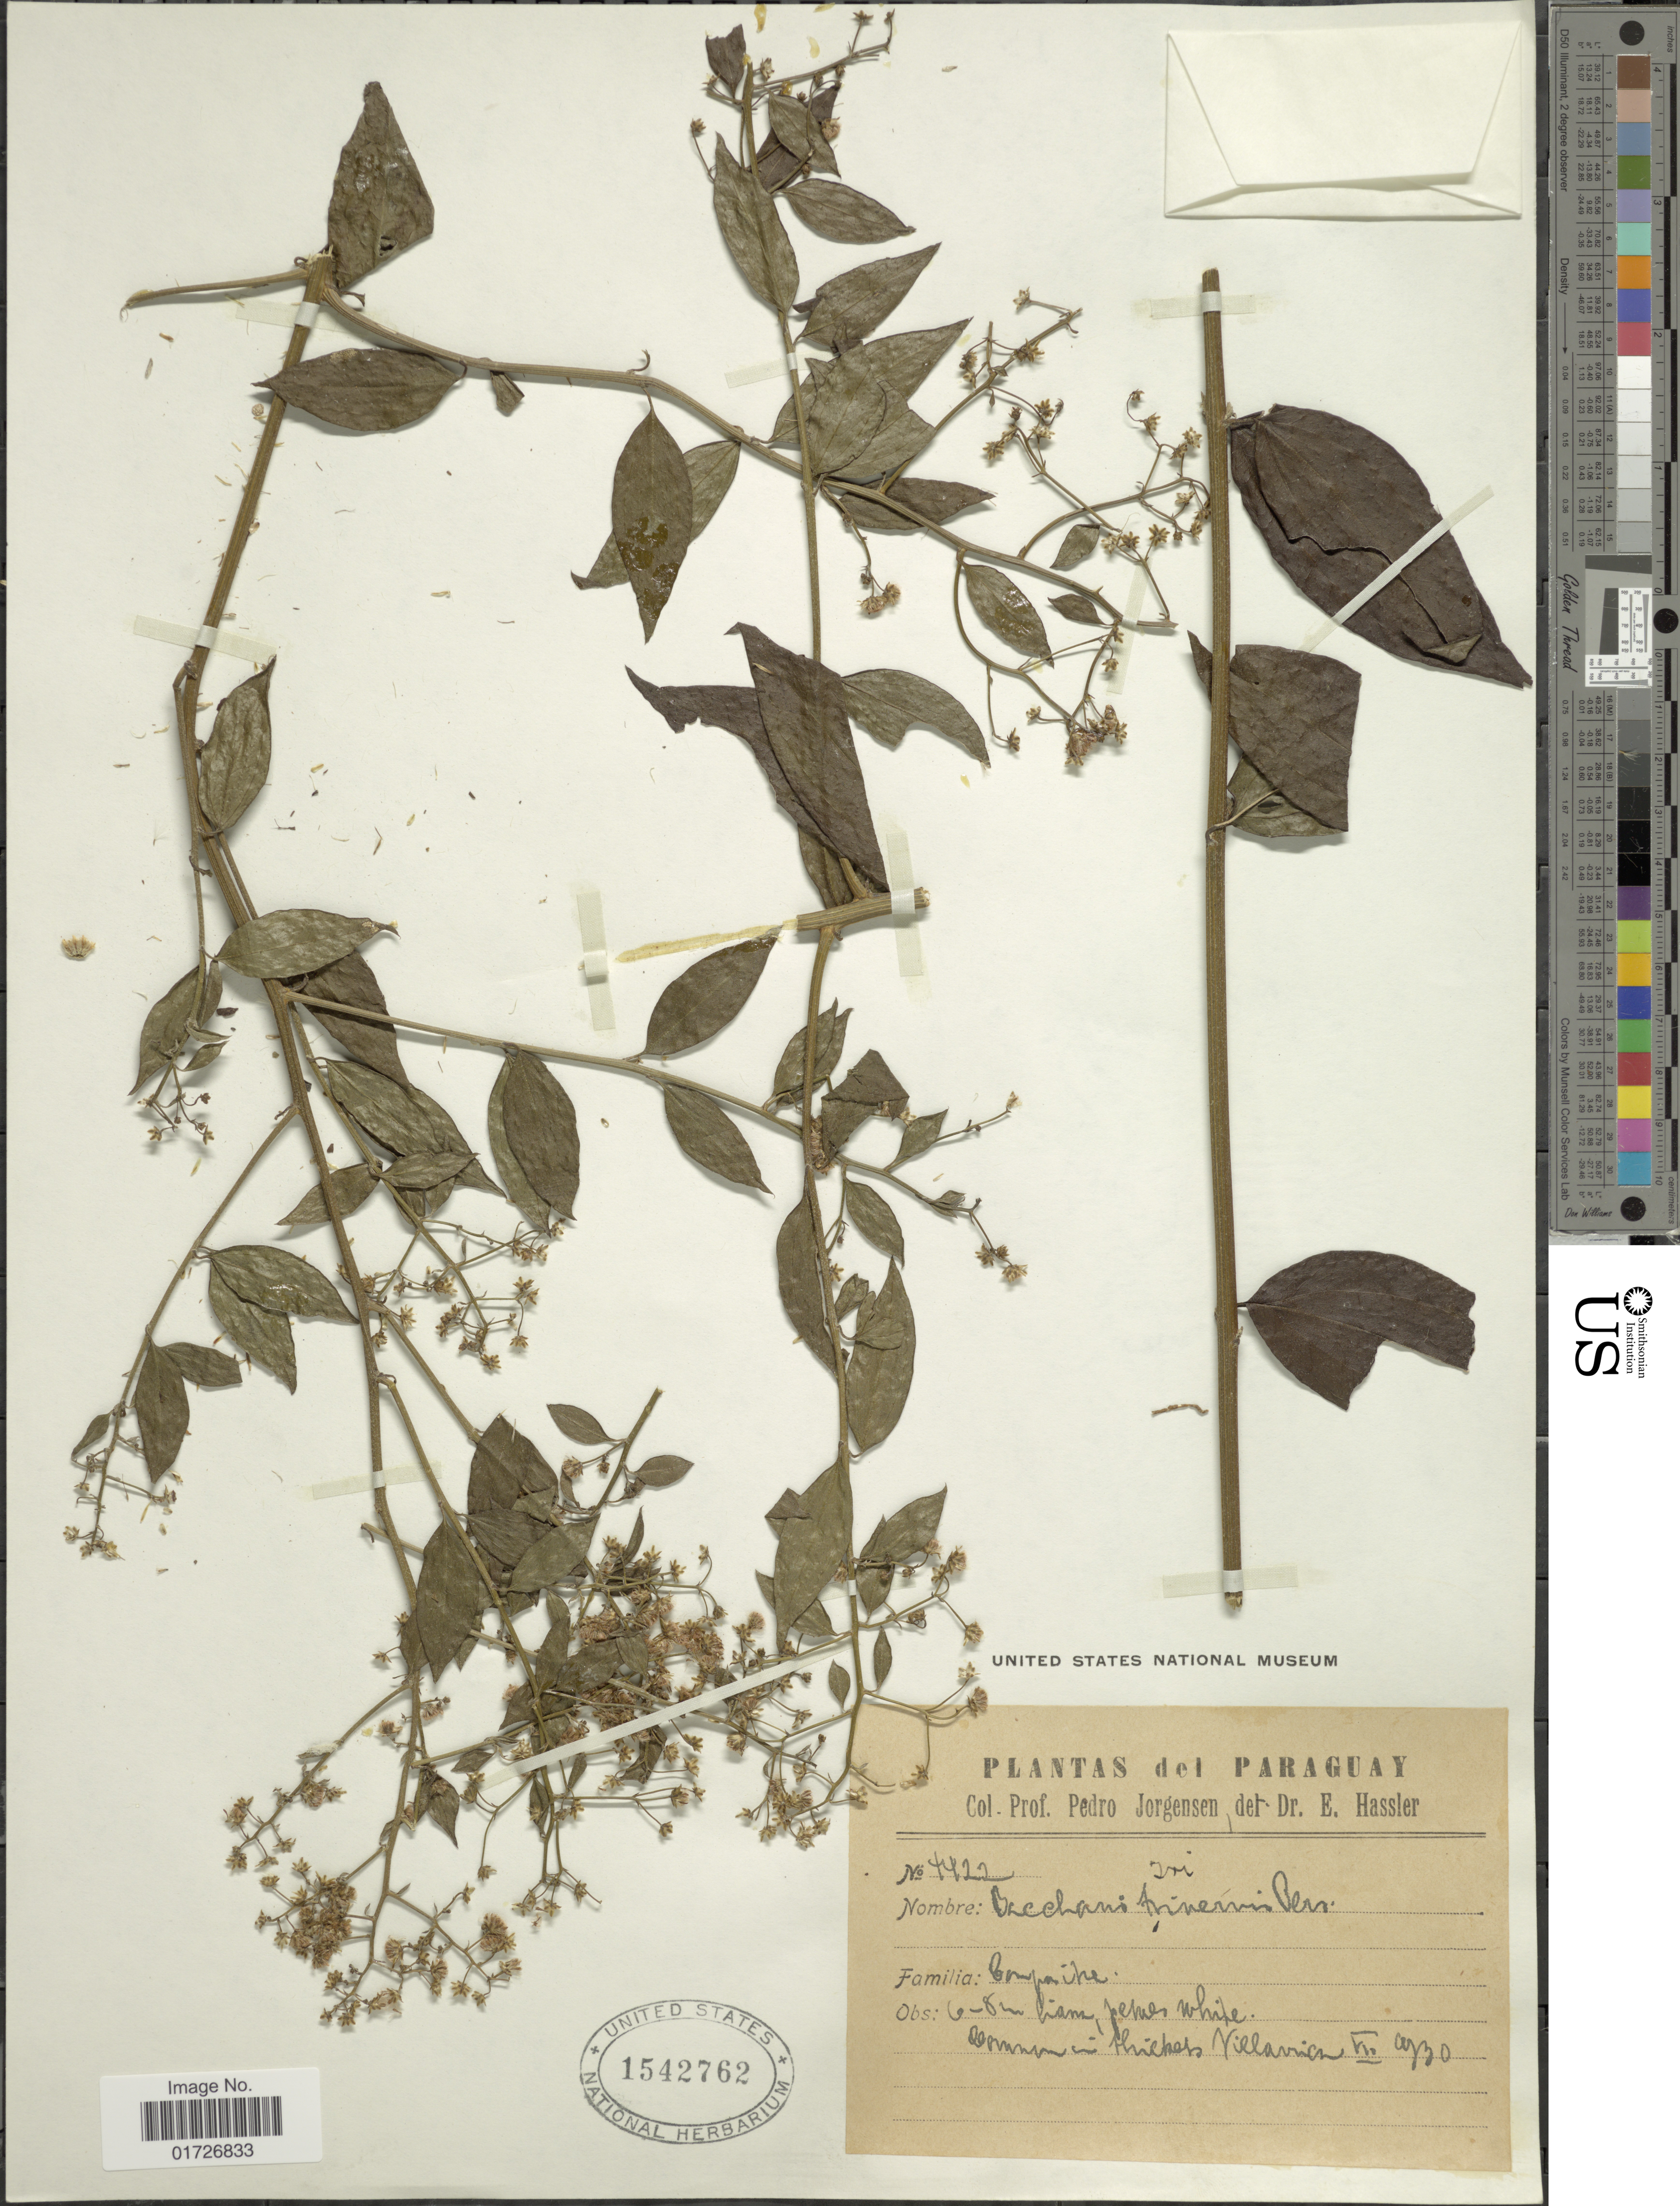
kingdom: Plantae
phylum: Tracheophyta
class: Magnoliopsida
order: Asterales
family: Asteraceae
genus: Baccharis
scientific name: Baccharis trinervis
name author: (Lam.) Pers.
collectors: P. Jörgensen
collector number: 4422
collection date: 1930-03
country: Paraguay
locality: Villavinca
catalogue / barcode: US 1542762